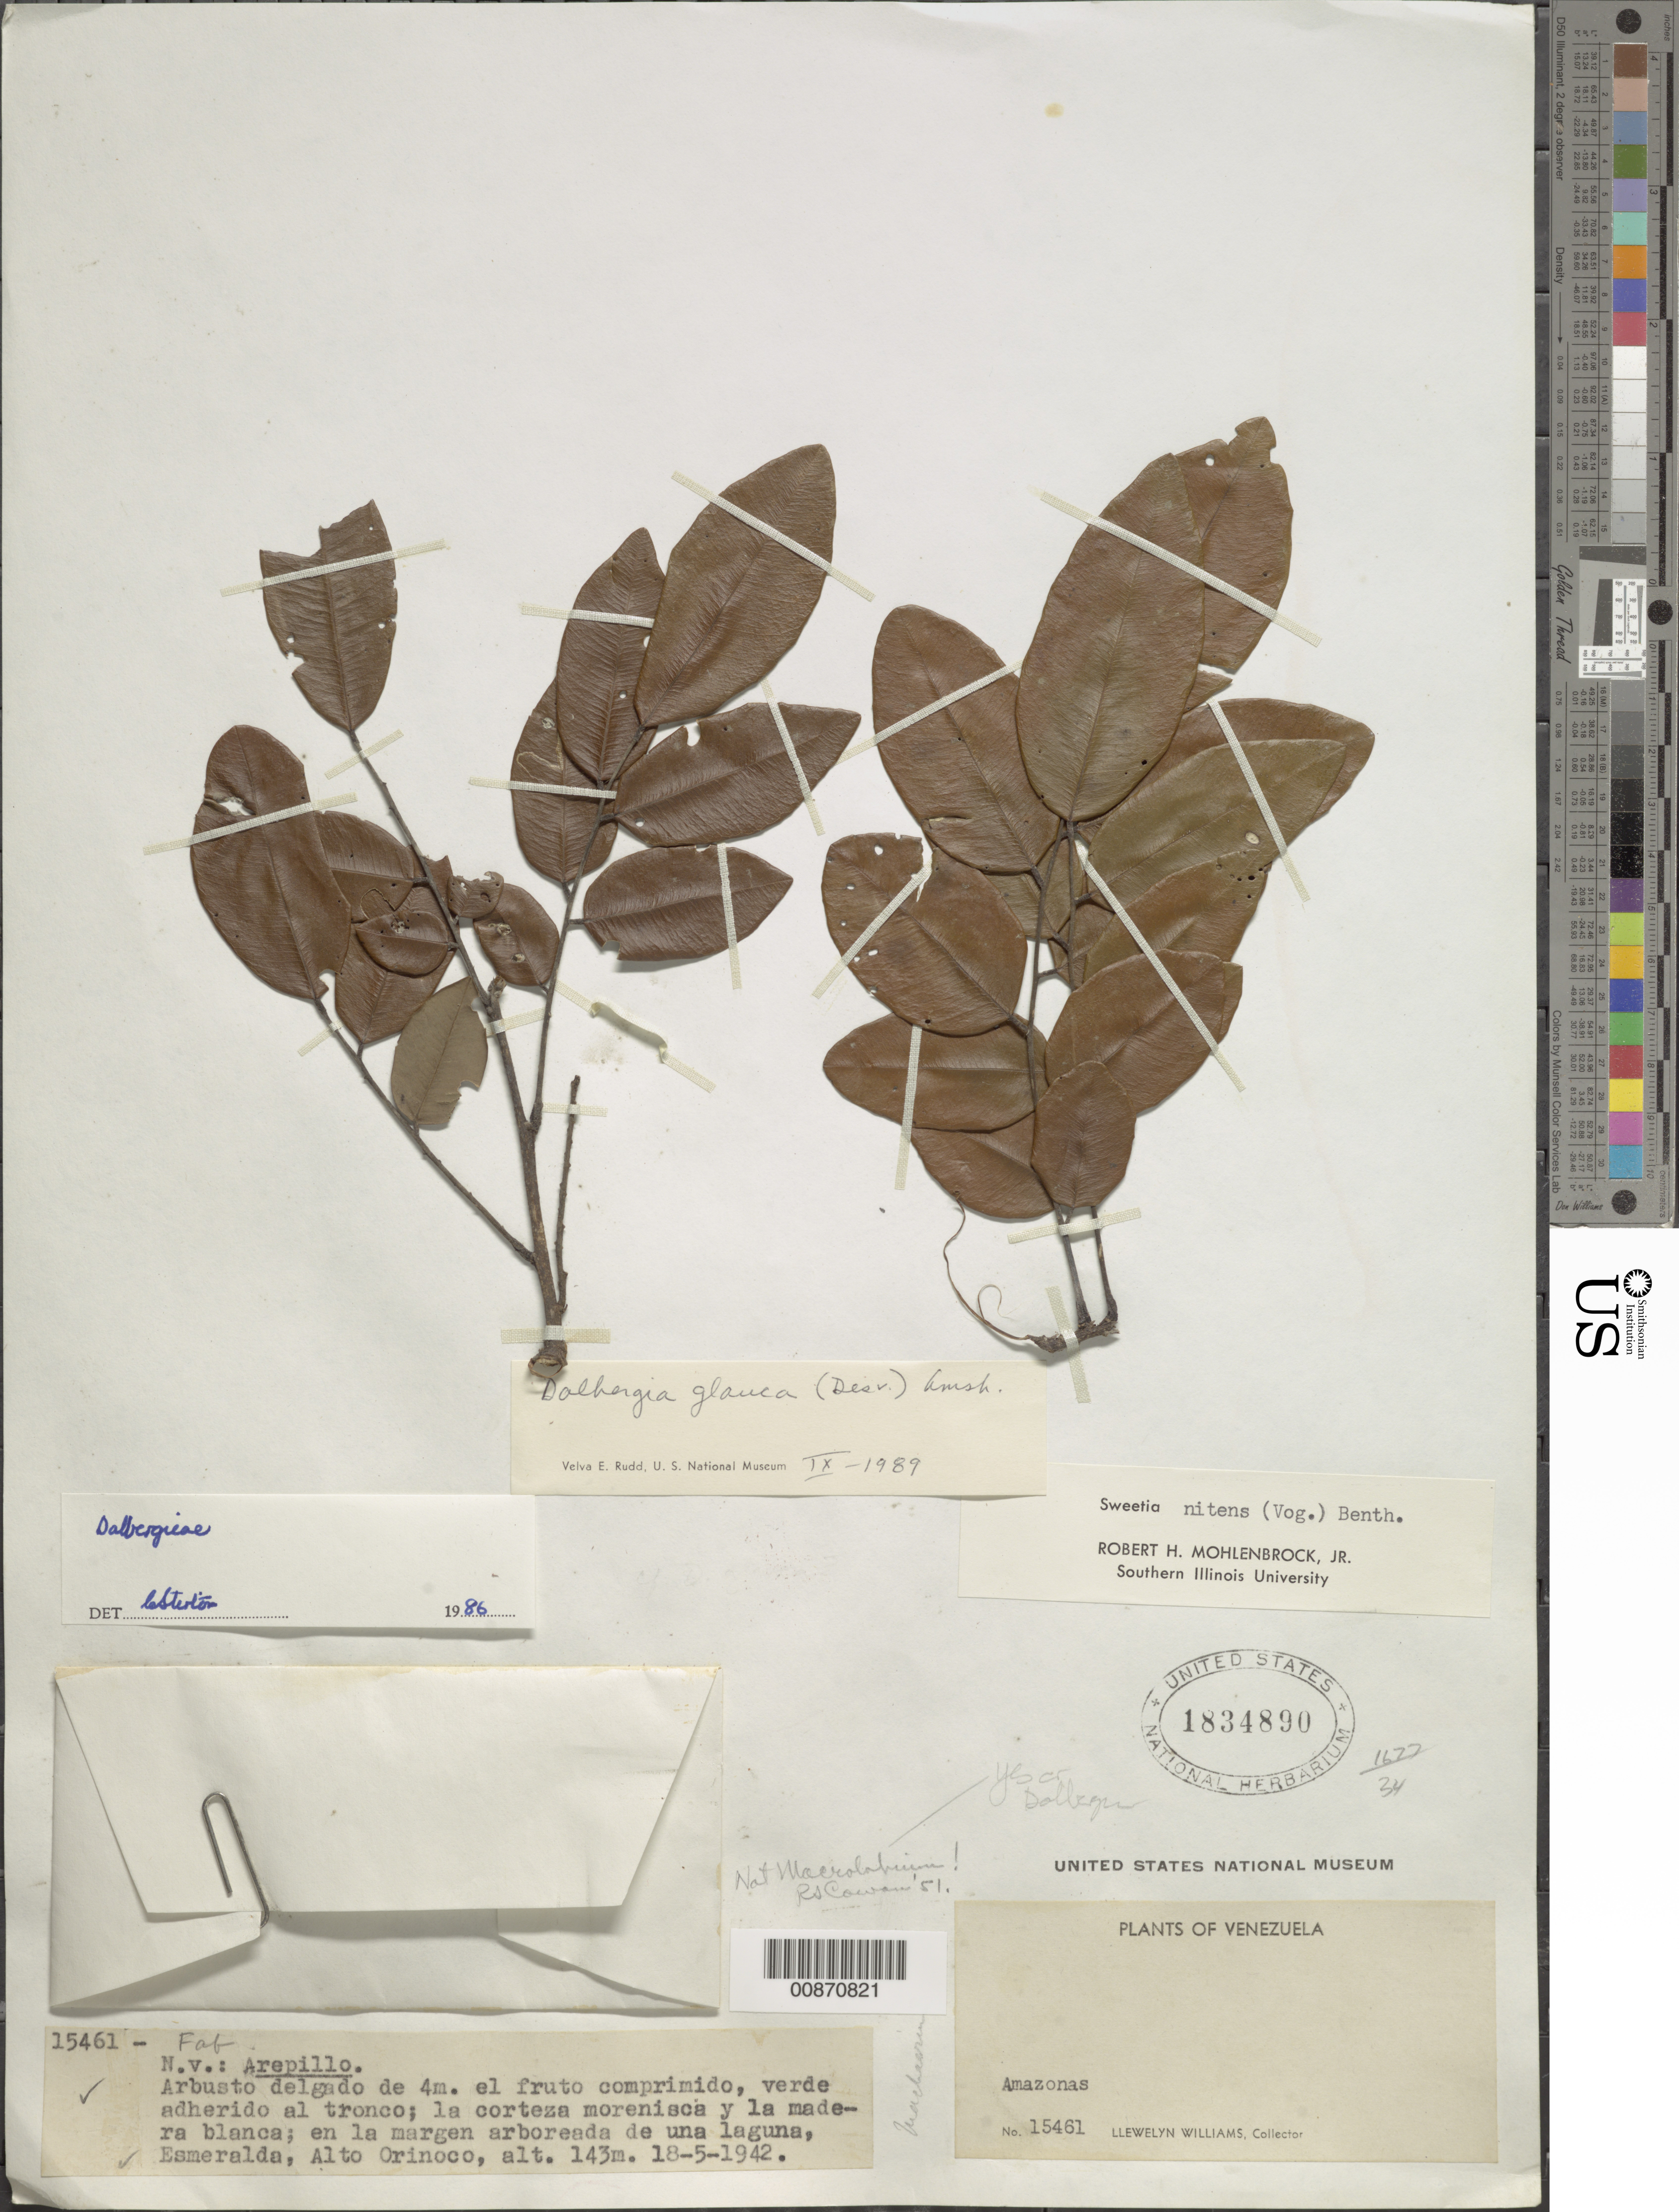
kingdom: Plantae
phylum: Tracheophyta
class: Magnoliopsida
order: Fabales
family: Fabaceae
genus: Dalbergia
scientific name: Dalbergia glauca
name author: (Desv.) Amshoff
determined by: Rudd, V. E.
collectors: Ll. Williams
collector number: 15461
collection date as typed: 18-May-42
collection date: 1942-05-18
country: Venezuela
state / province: Amazonas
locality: Esmeralda, Alto Orinoco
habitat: Margen arboreada de una laguna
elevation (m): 143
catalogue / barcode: US 1834890